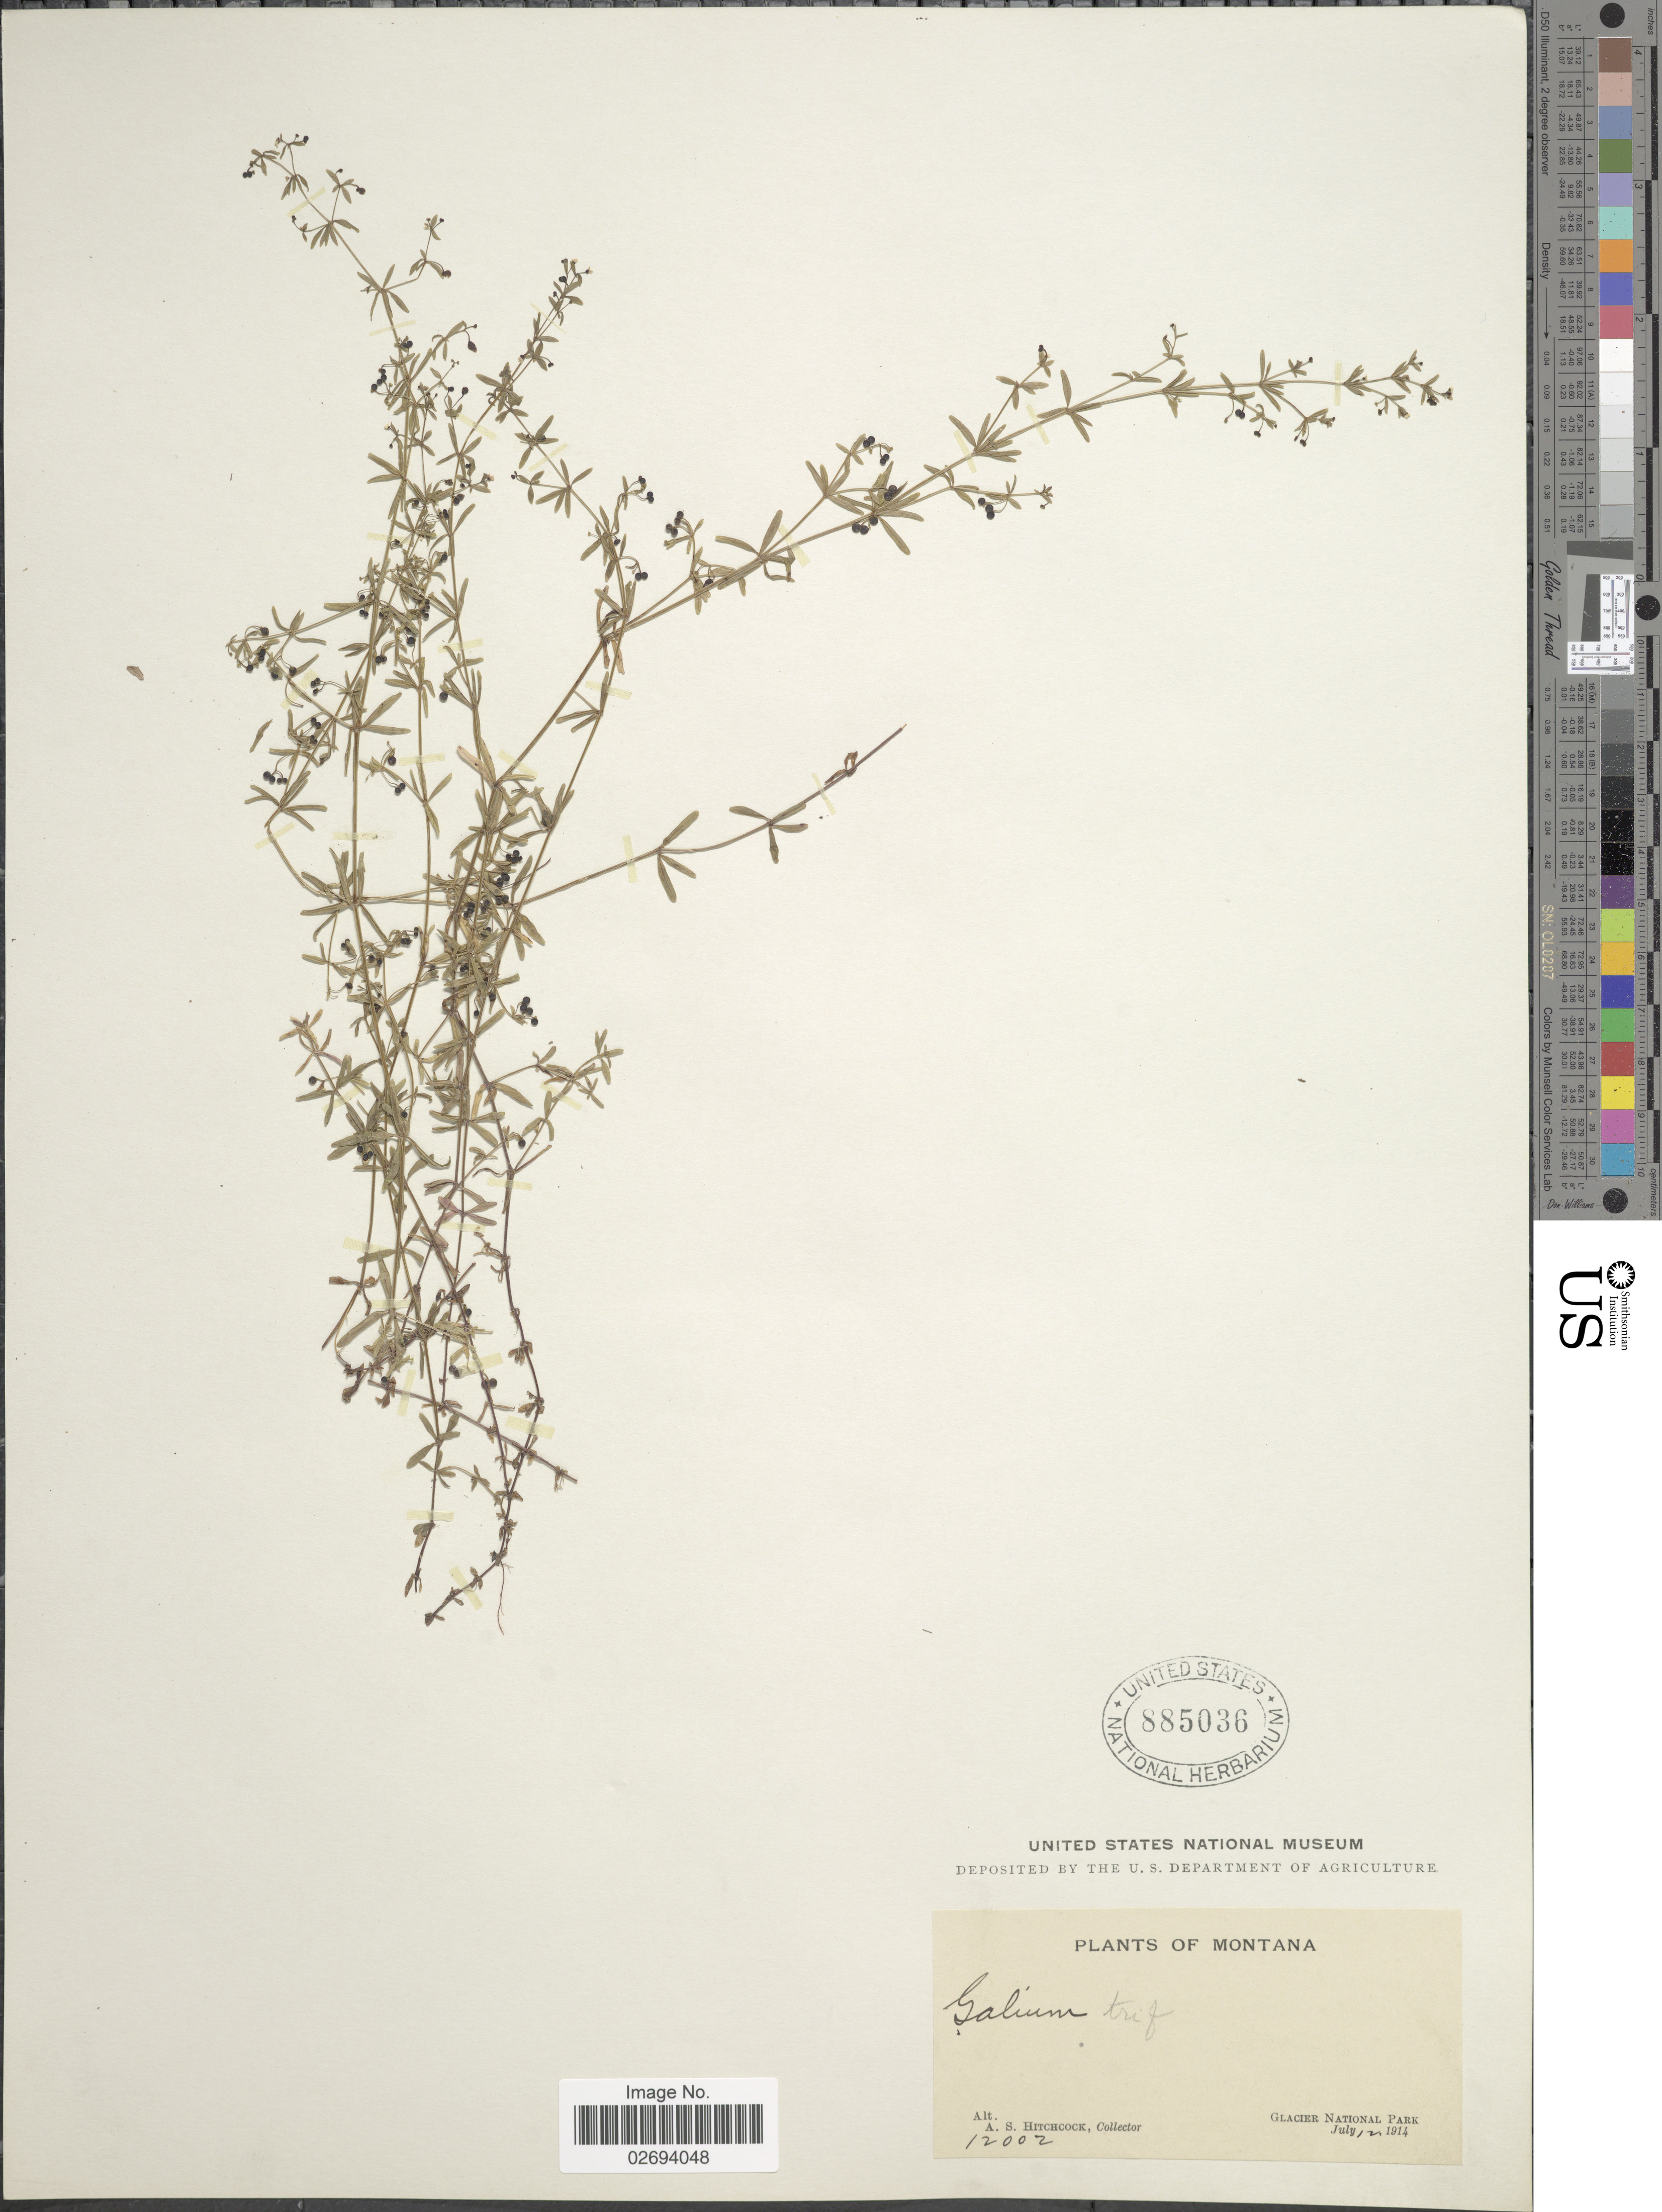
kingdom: Plantae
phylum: Tracheophyta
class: Magnoliopsida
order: Gentianales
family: Rubiaceae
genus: Galium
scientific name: Galium trifidum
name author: L.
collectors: A. S. Hitchcock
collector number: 12002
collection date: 1914-07-12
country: United States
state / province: Montana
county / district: Flathead / Glacier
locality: Glacier National Park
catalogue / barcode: US 885036